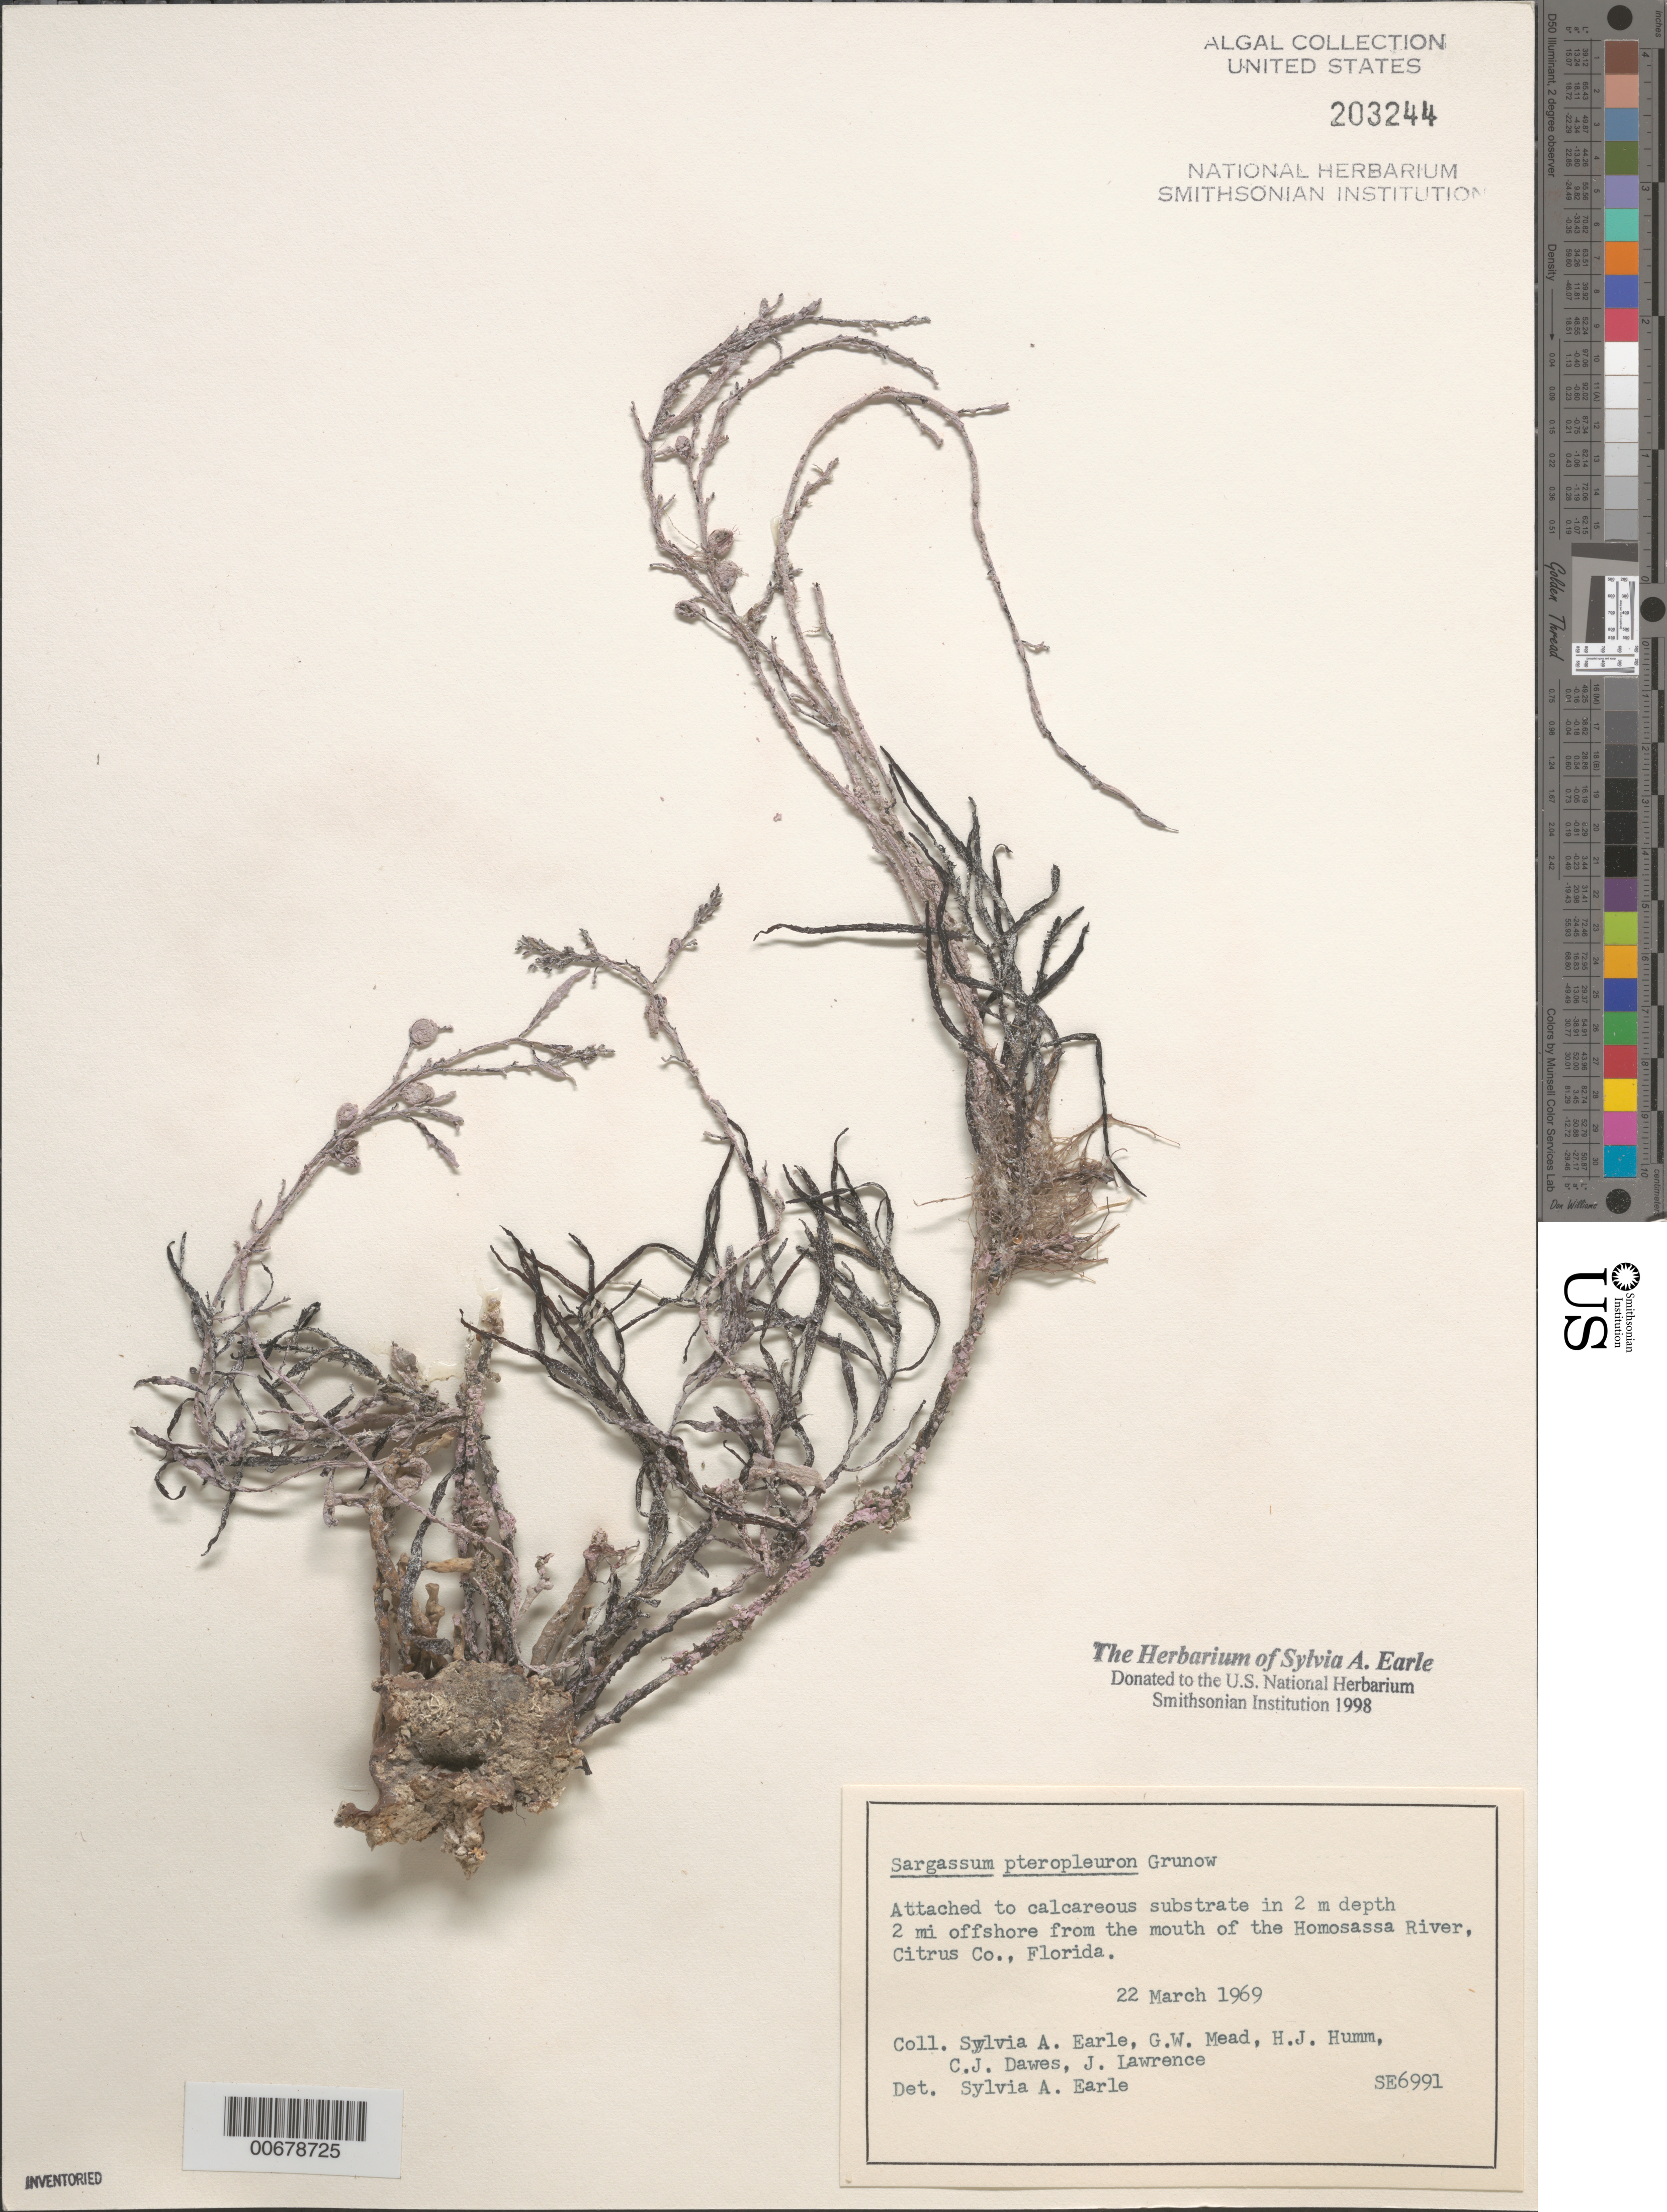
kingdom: Chromista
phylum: Ochrophyta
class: Phaeophyceae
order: Fucales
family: Sargassaceae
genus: Sargassum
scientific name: Sargassum pteropleuron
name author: Grunow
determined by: Earle, S. A.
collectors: S. A. Earle, G. W. Mead, H. J. Humm, C. Dawes & J. Lawrence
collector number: SE 6991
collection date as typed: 22 Mar 1969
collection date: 1969-03-22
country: United States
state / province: Florida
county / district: Citrus County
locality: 2 miles off Homosassa River mouth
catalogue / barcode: US 203244